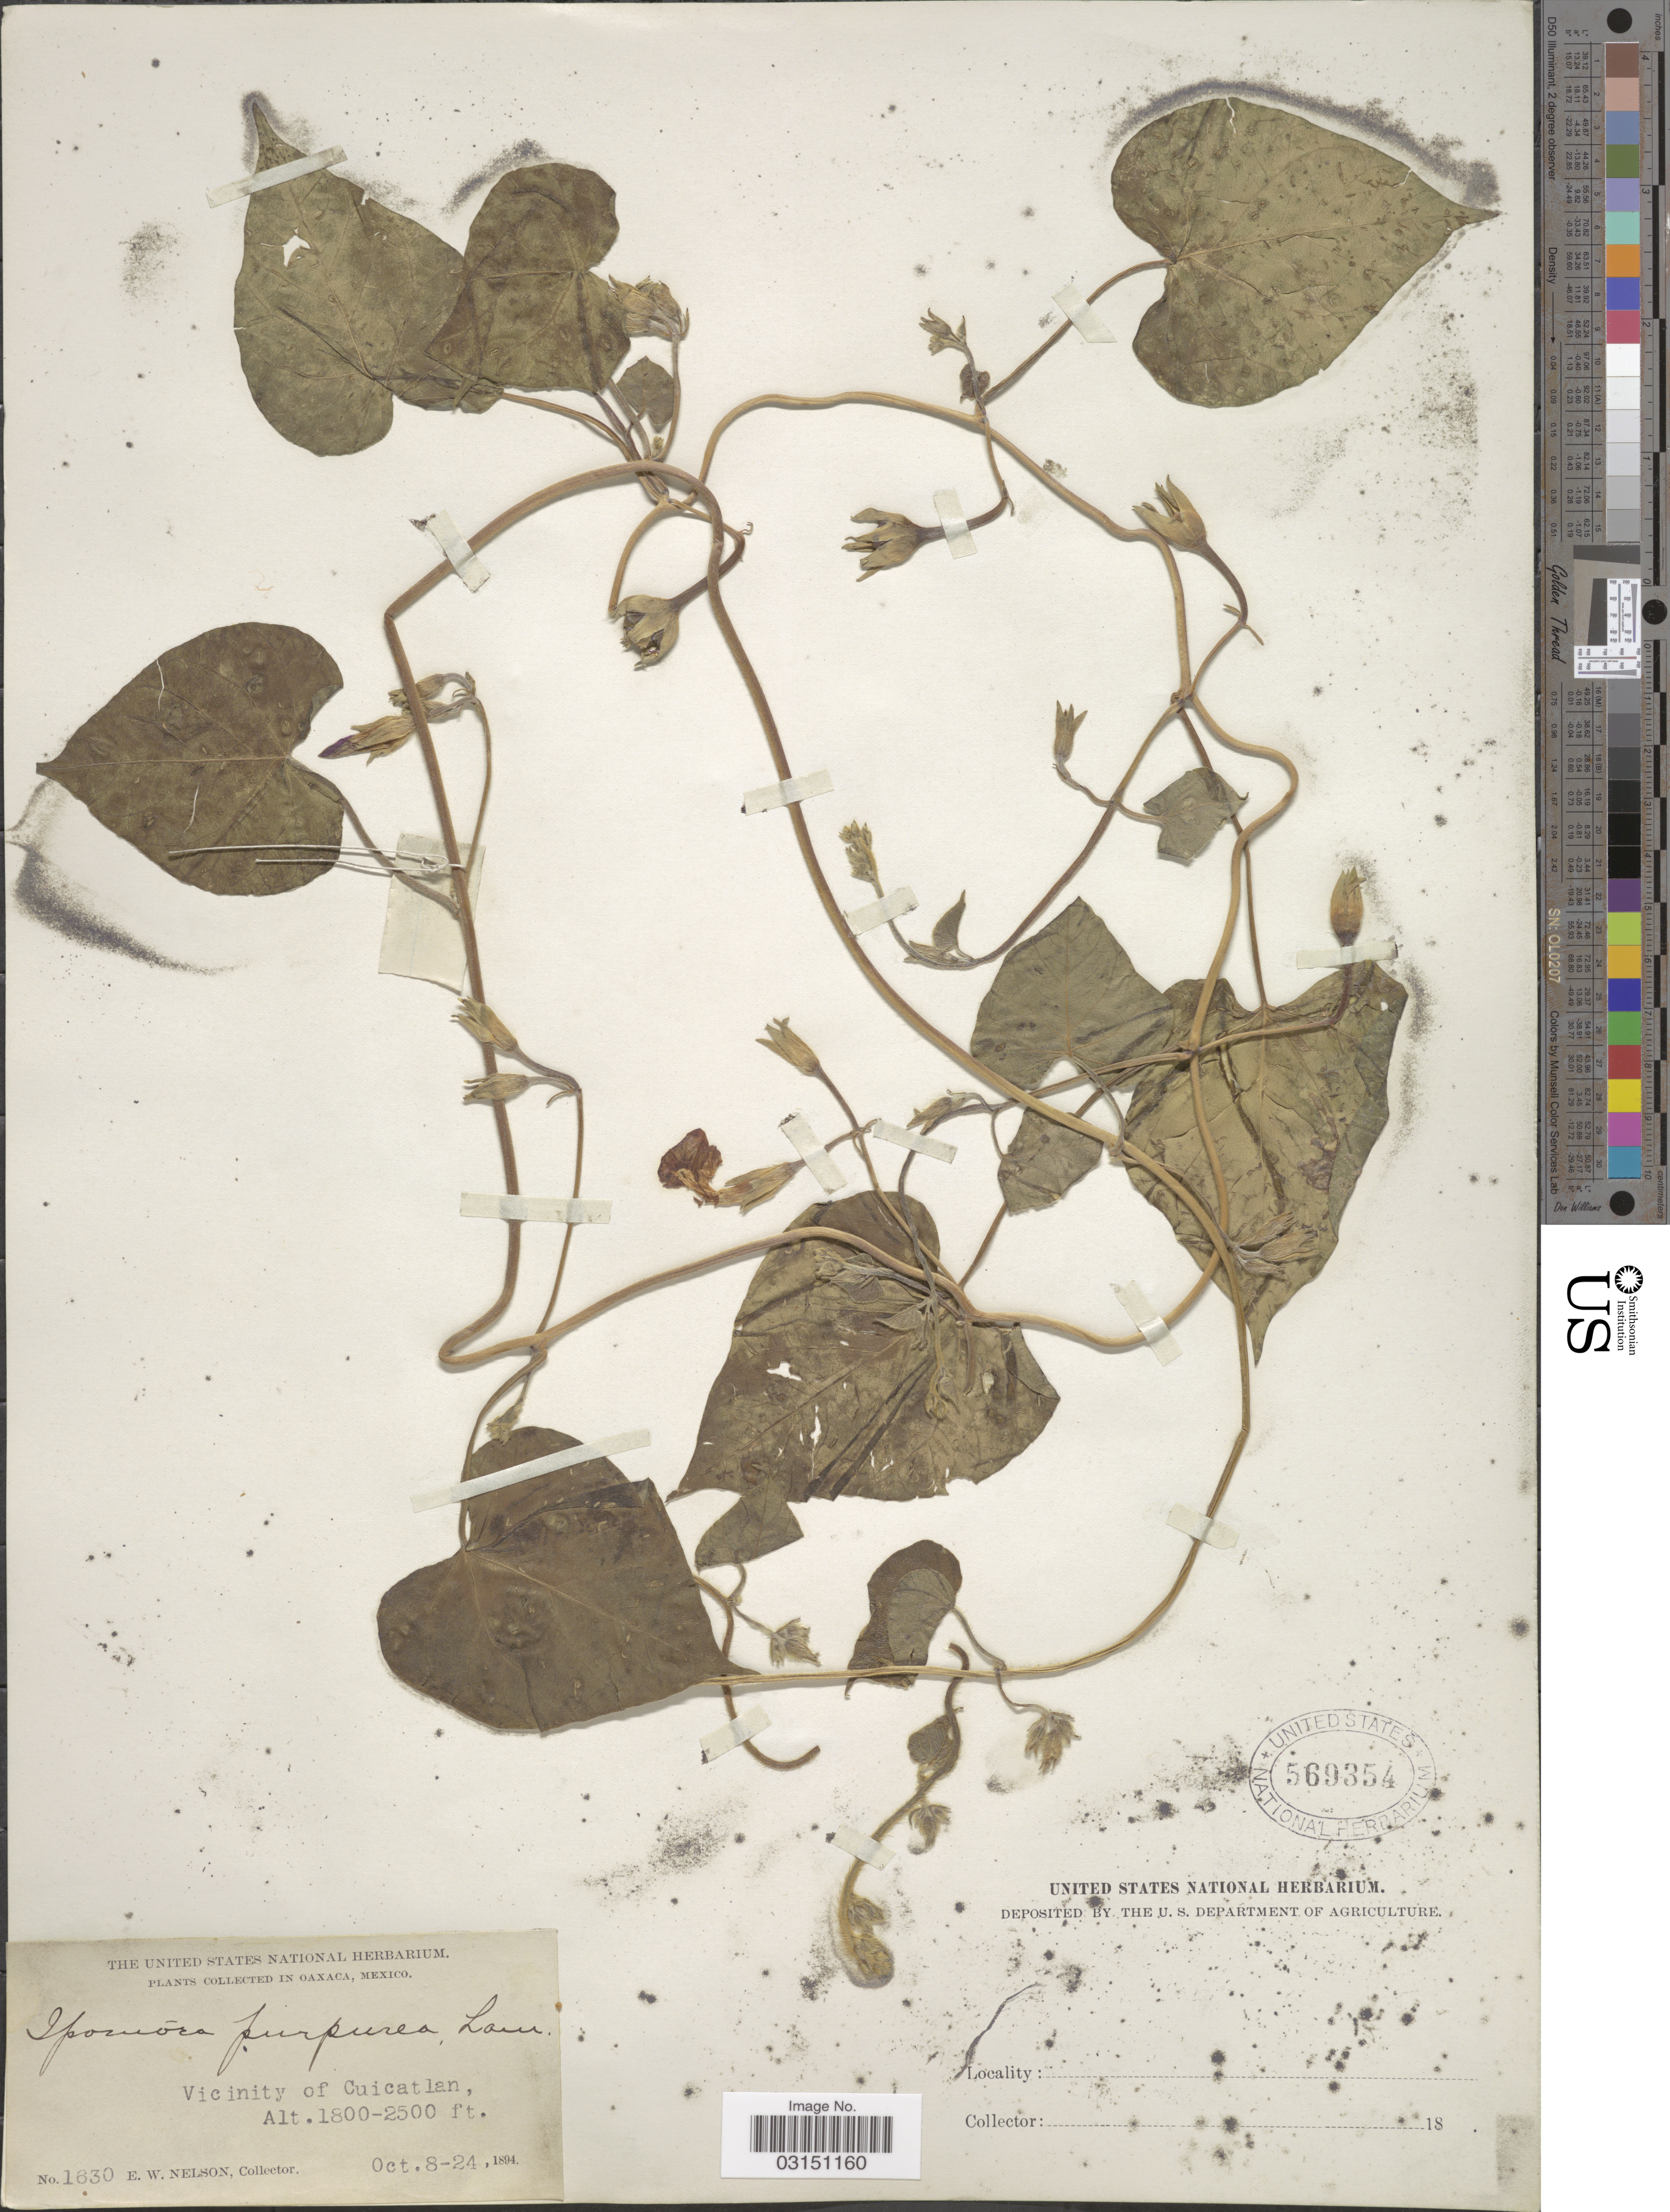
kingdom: Plantae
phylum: Tracheophyta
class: Magnoliopsida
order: Solanales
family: Convolvulaceae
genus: Ipomoea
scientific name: Ipomoea purpurea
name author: (L.) Roth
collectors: E. W. Nelson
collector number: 1630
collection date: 1894-10-08/1894-10-24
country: Mexico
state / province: Oaxaca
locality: Vicinity of Cuicatlan.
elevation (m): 549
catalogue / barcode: US 569354